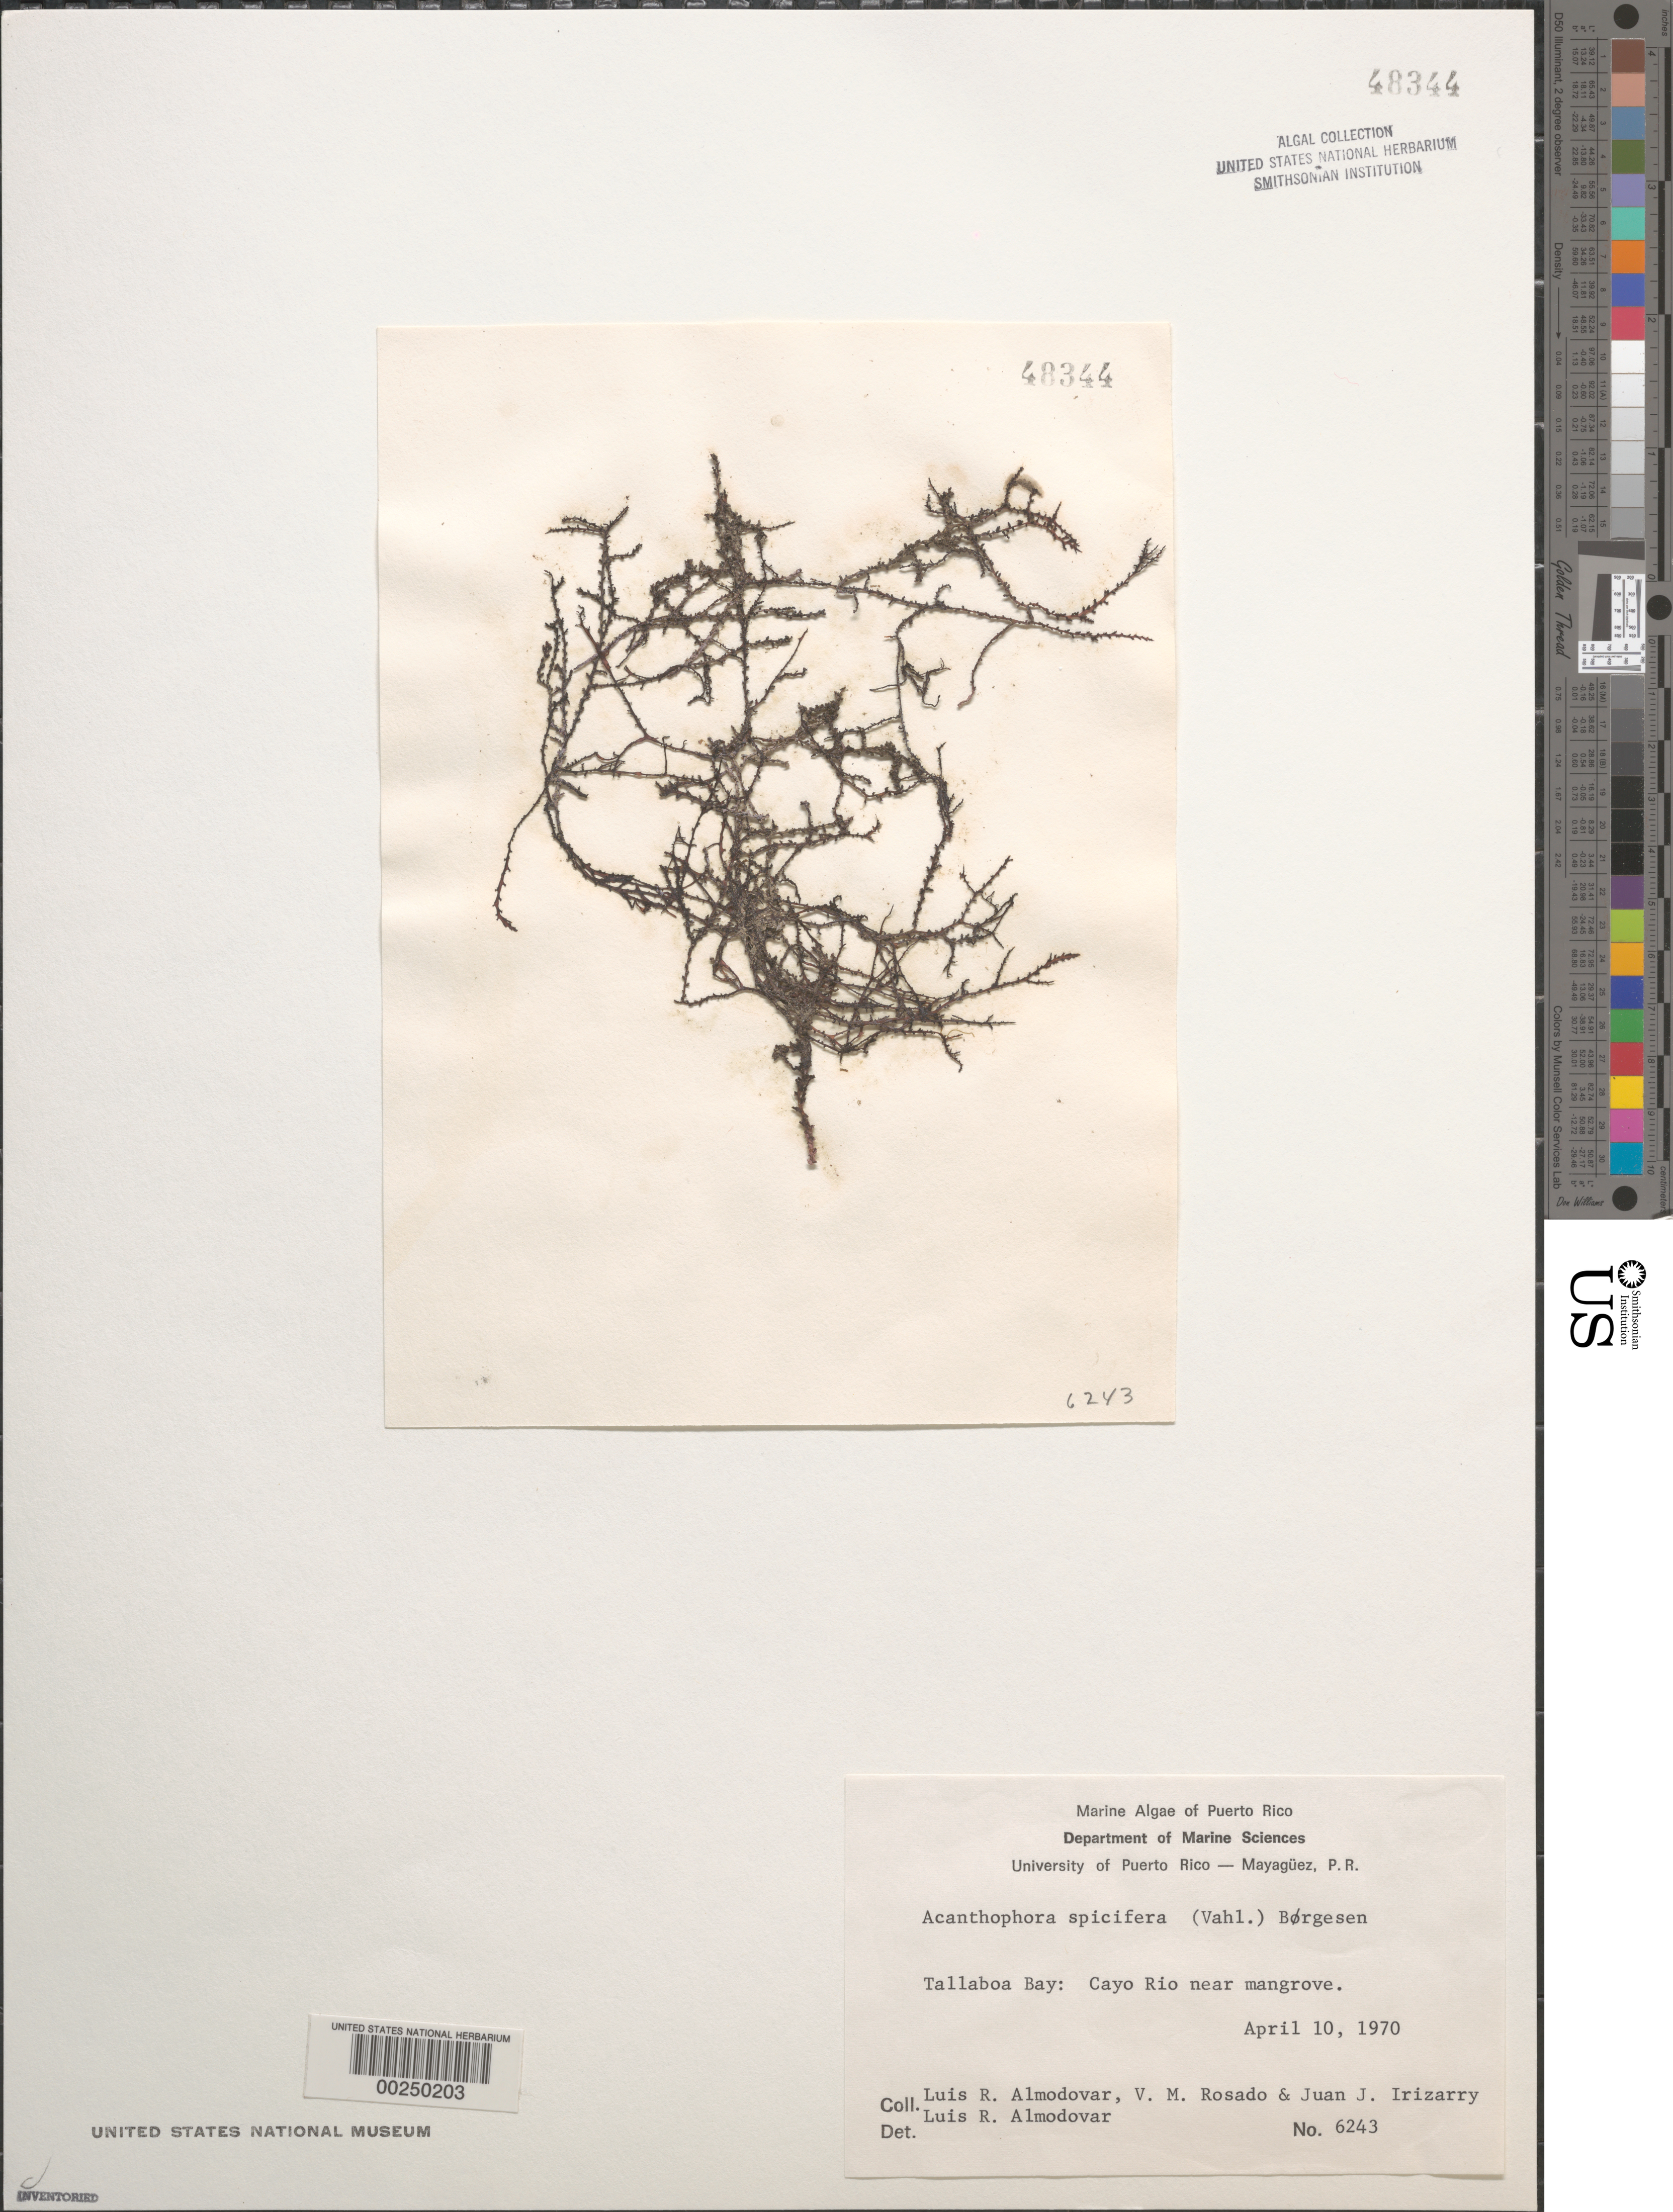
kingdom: Plantae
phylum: Rhodophyta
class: Florideophyceae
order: Ceramiales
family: Rhodomelaceae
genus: Acanthophora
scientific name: Acanthophora spicifera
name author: (Vahl) Børgesen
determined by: Almodovar, L. R.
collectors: L. Almodovar, V. Rosado & J. Irizarry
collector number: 6243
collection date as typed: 10 Apr 1970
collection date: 1970-04-10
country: Puerto Rico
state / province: Penuelas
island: Cayo Rio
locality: Tallaboa Bay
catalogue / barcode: US 48344